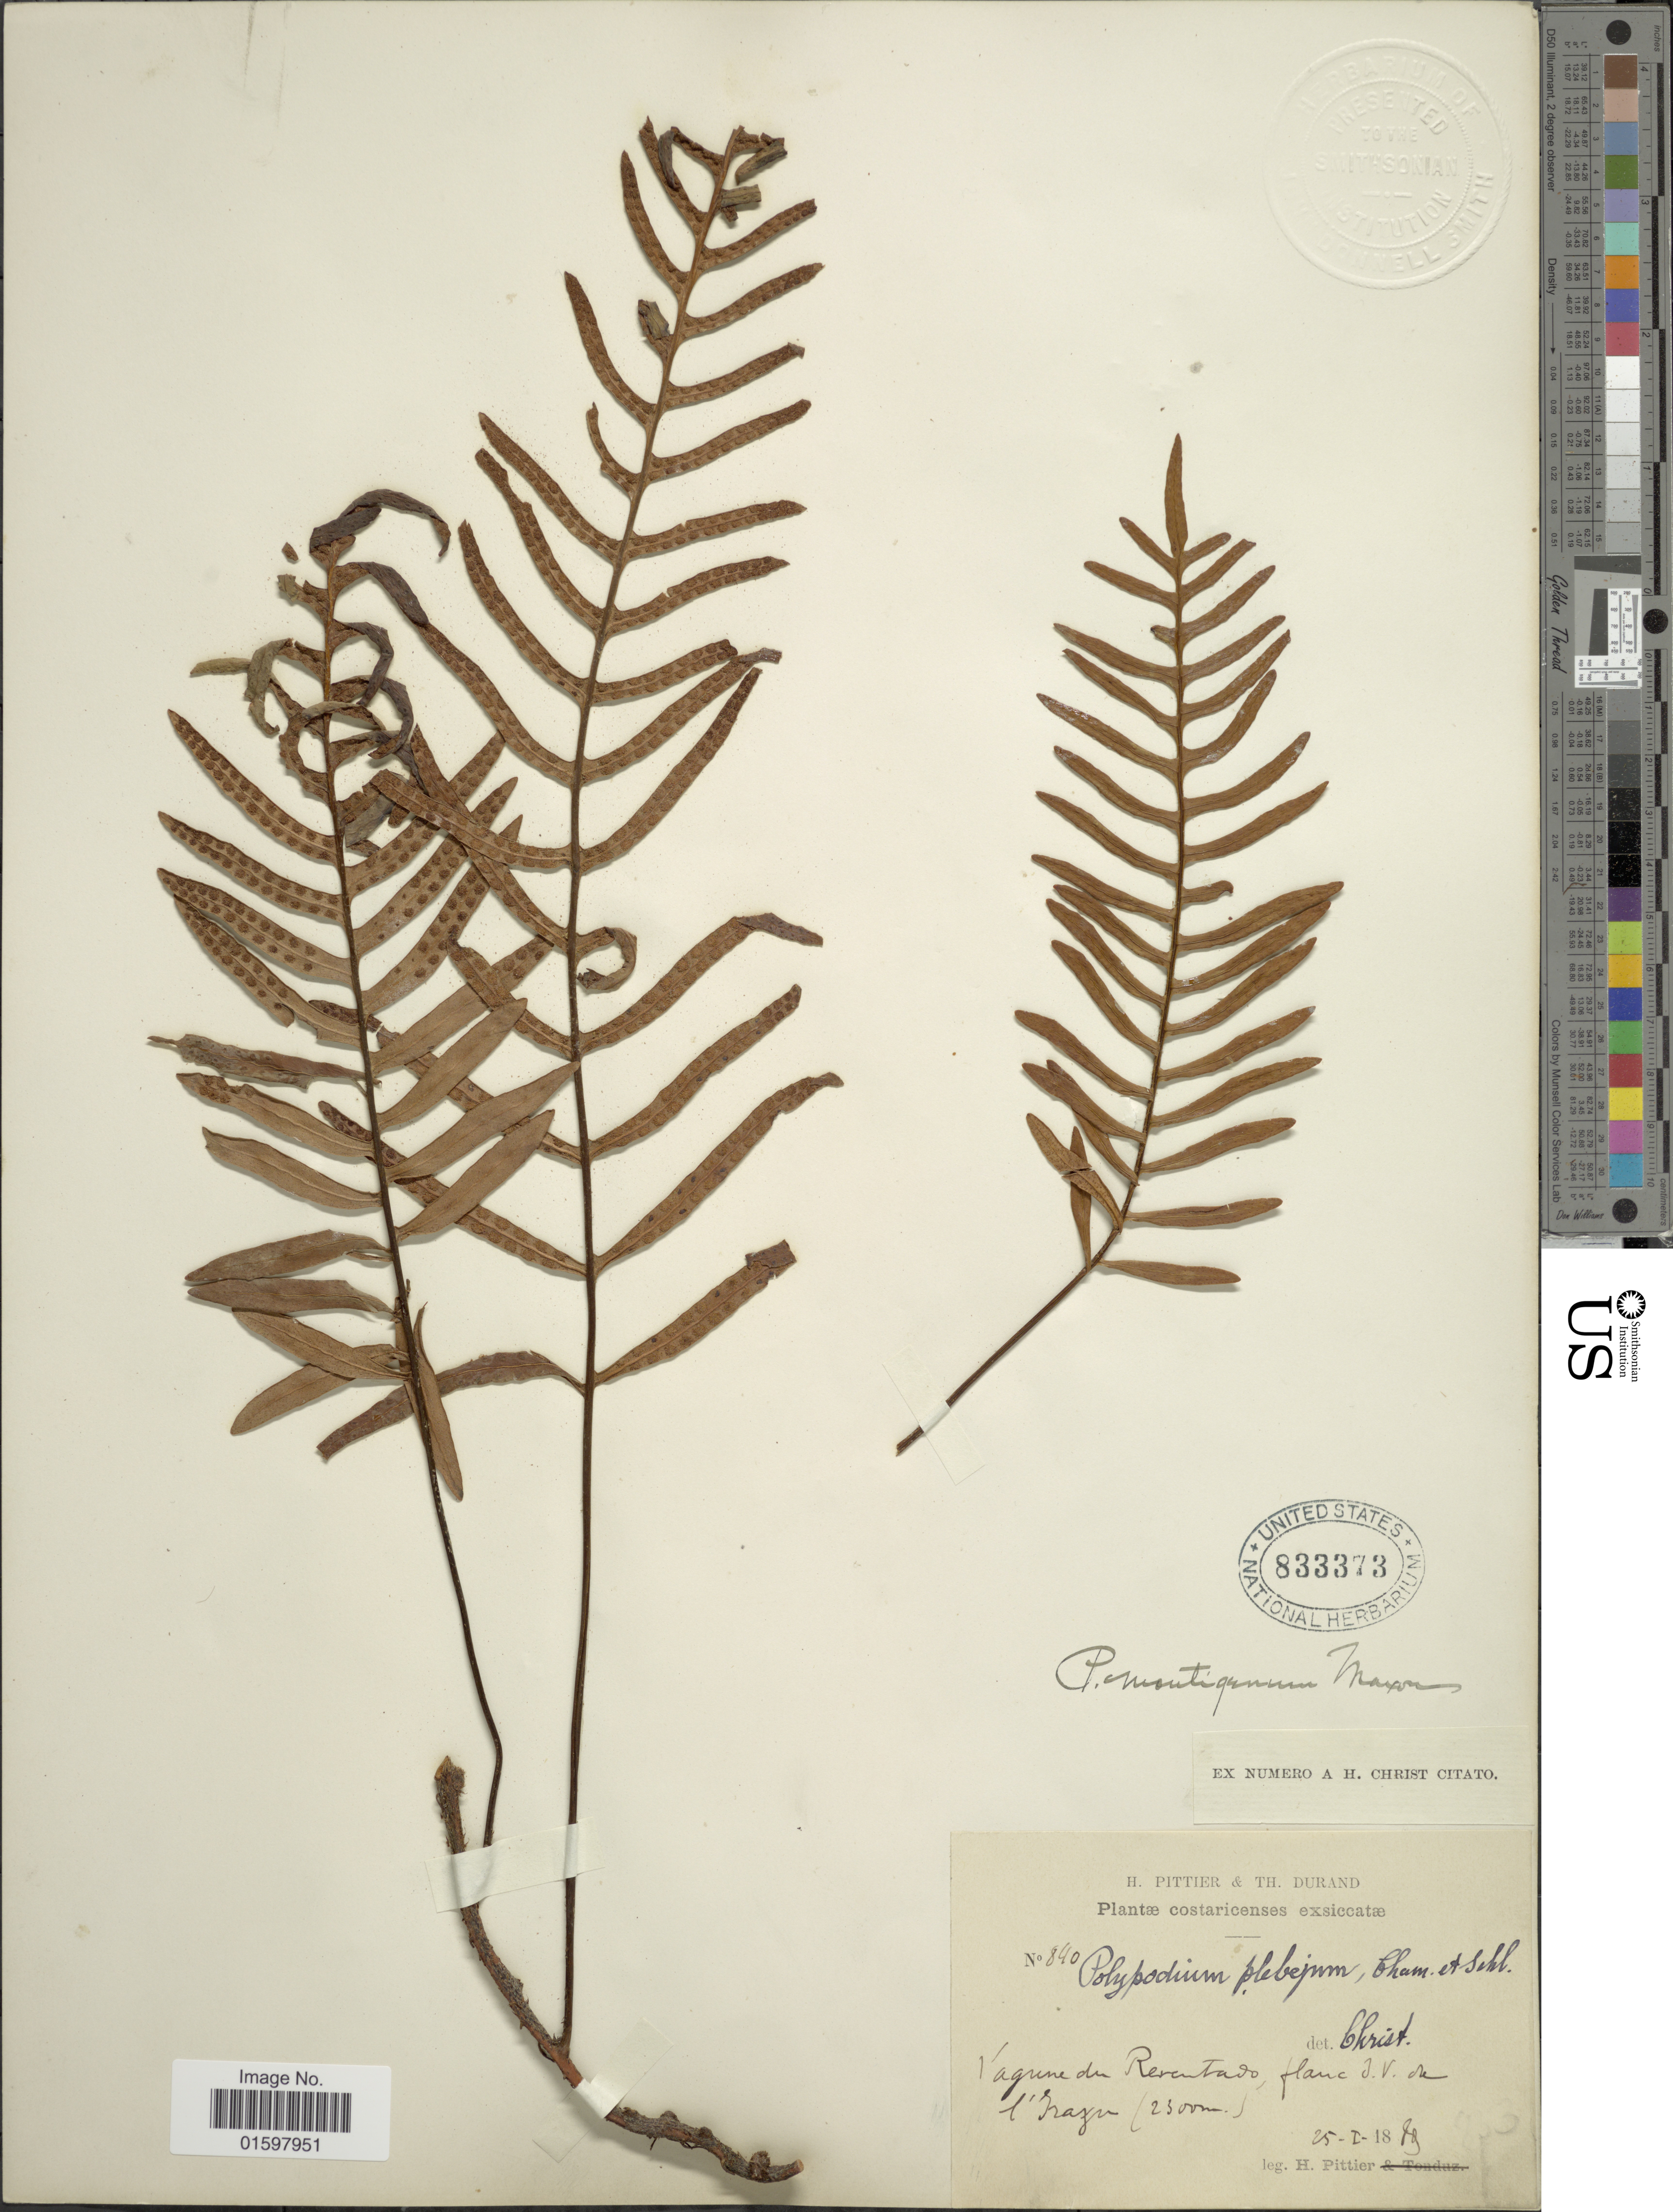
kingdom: Plantae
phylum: Tracheophyta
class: Polypodiopsida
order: Polypodiales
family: Polypodiaceae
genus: Pleopeltis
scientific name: Pleopeltis montigena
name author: (Maxon) A.R. Sm. & Tejero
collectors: H. F. Pittier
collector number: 840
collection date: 1869-01-25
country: Costa Rica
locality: Laguna du Reventado, flanc J.V. de l'Irazu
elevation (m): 2300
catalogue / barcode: US 833373